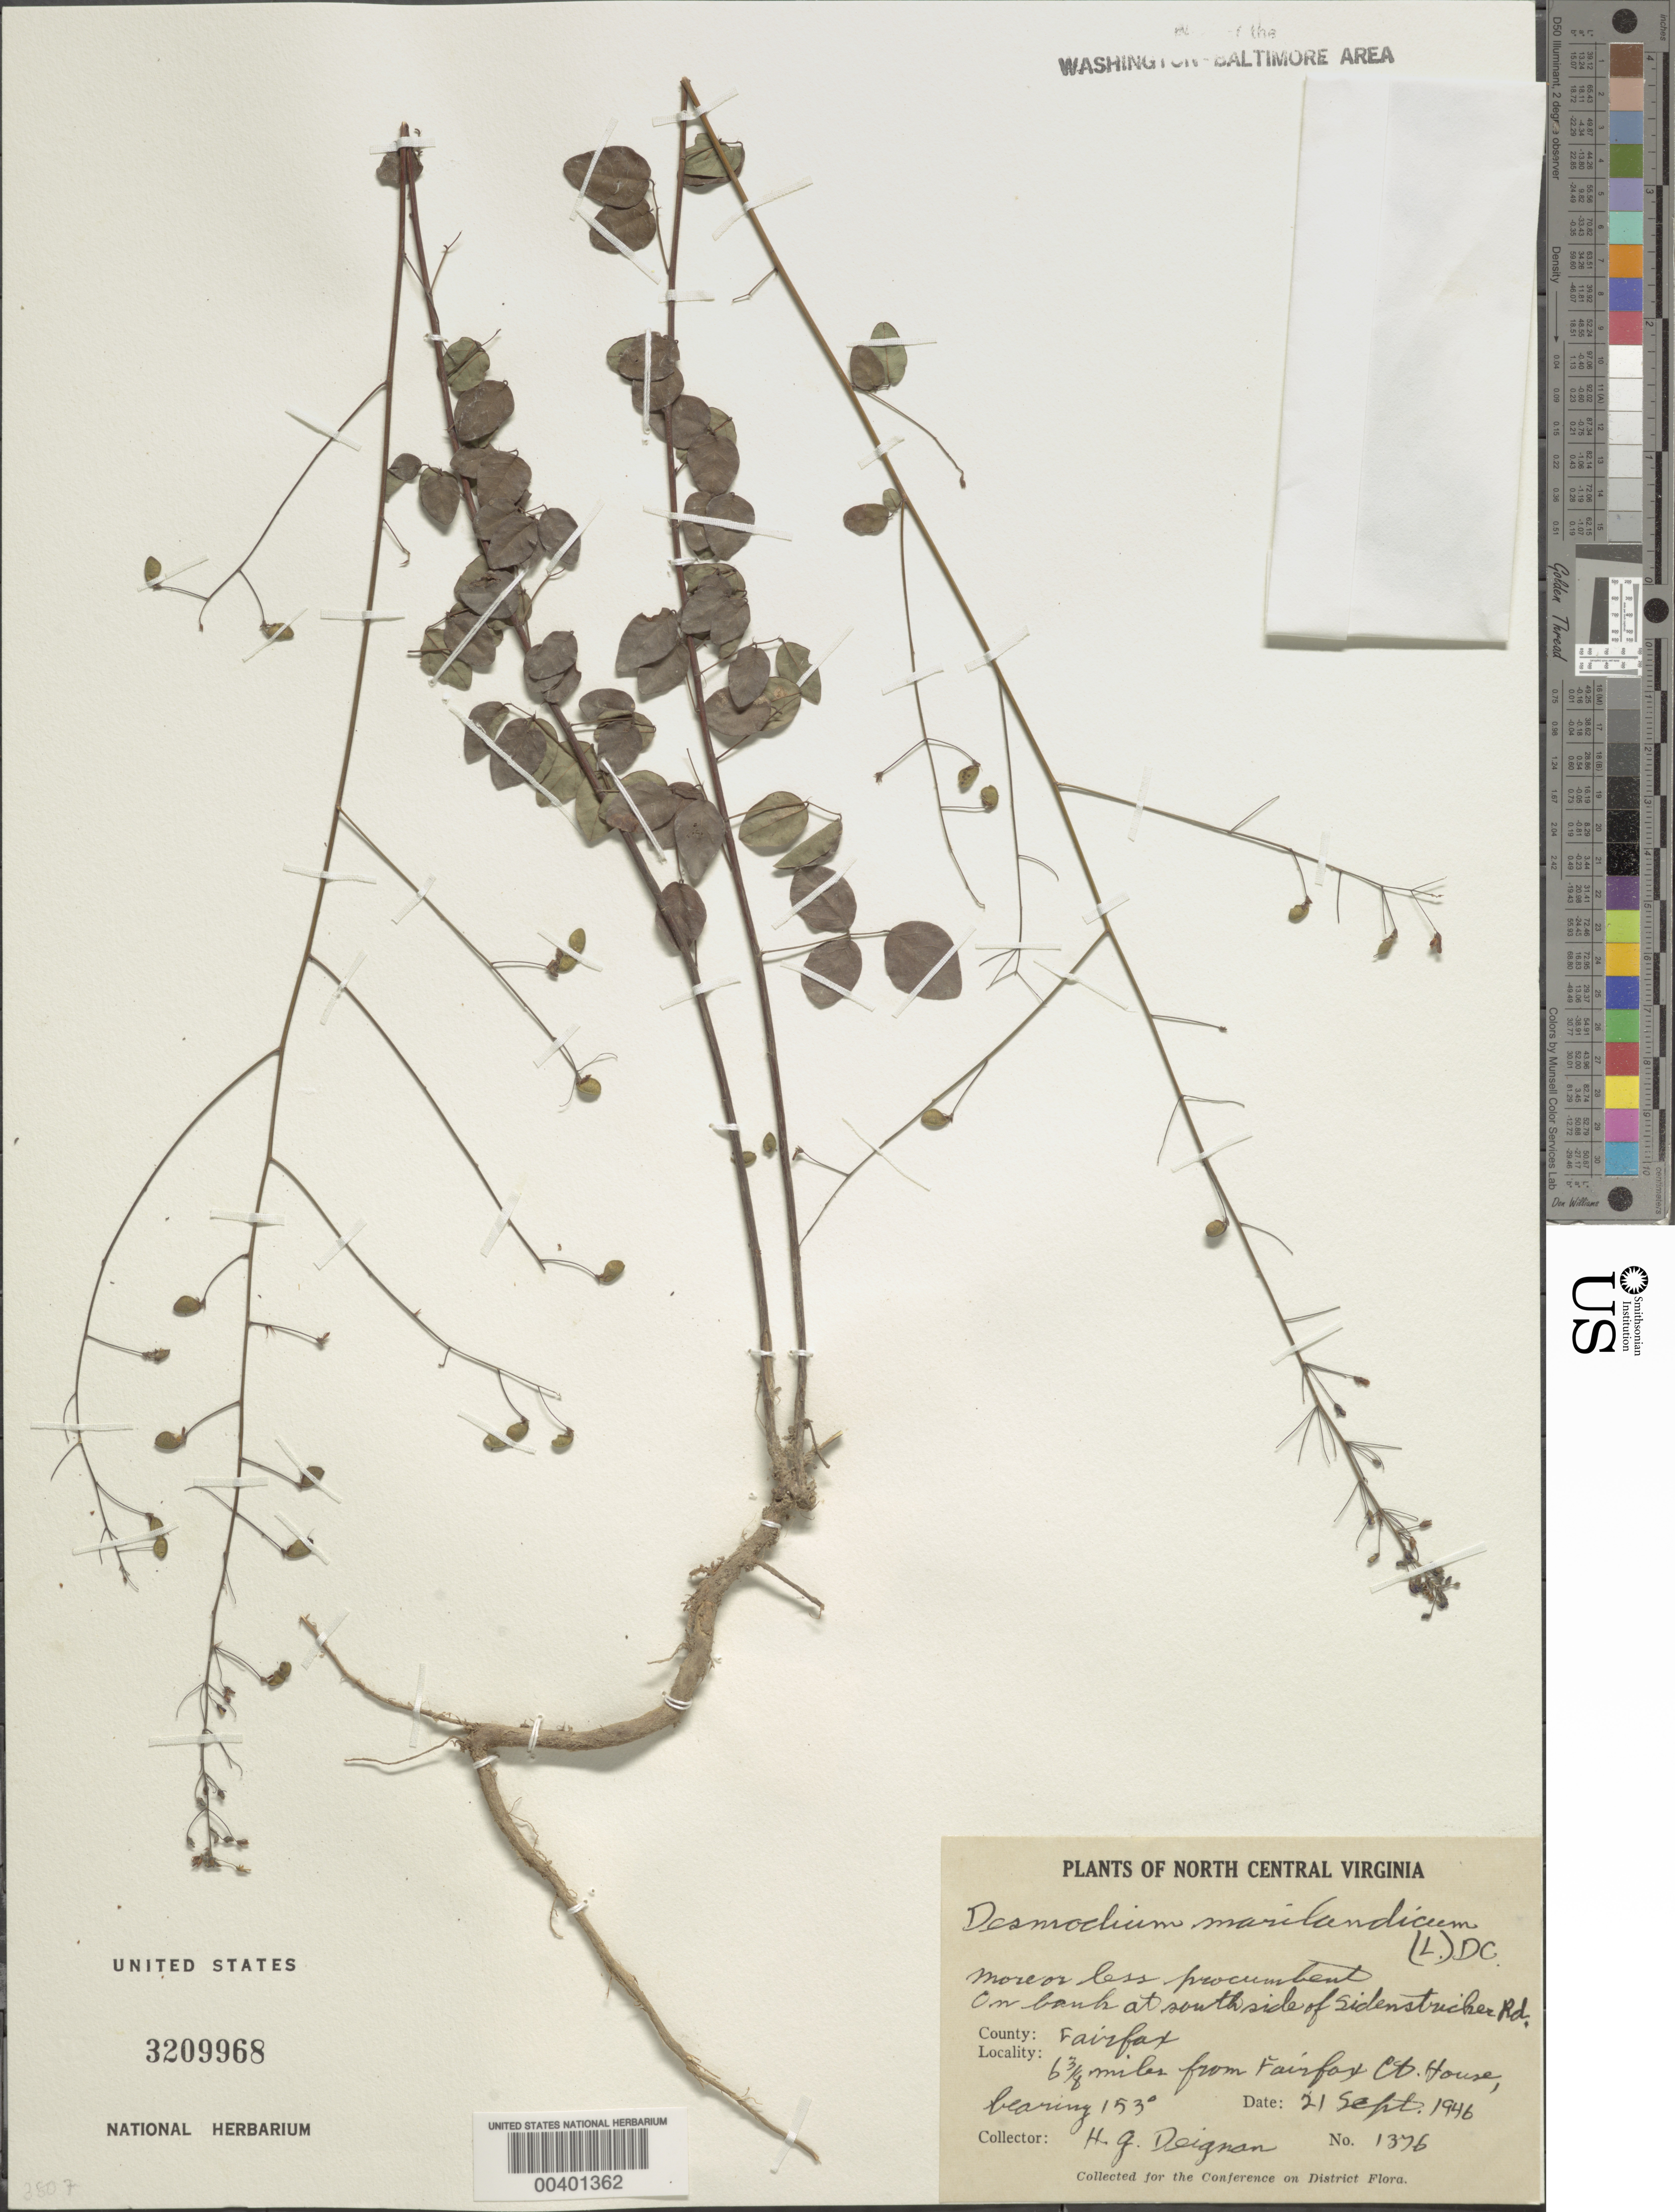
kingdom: Plantae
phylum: Tracheophyta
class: Magnoliopsida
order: Fabales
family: Fabaceae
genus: Desmodium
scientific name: Desmodium marilandicum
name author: Darl.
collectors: H. Deignan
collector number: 1376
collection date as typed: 21 Sep 1946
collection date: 1946-09-21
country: United States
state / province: Virginia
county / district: Fairfax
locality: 6 3/8 mi. from Fairfax County Courthouse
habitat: On bank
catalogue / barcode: US 3209968